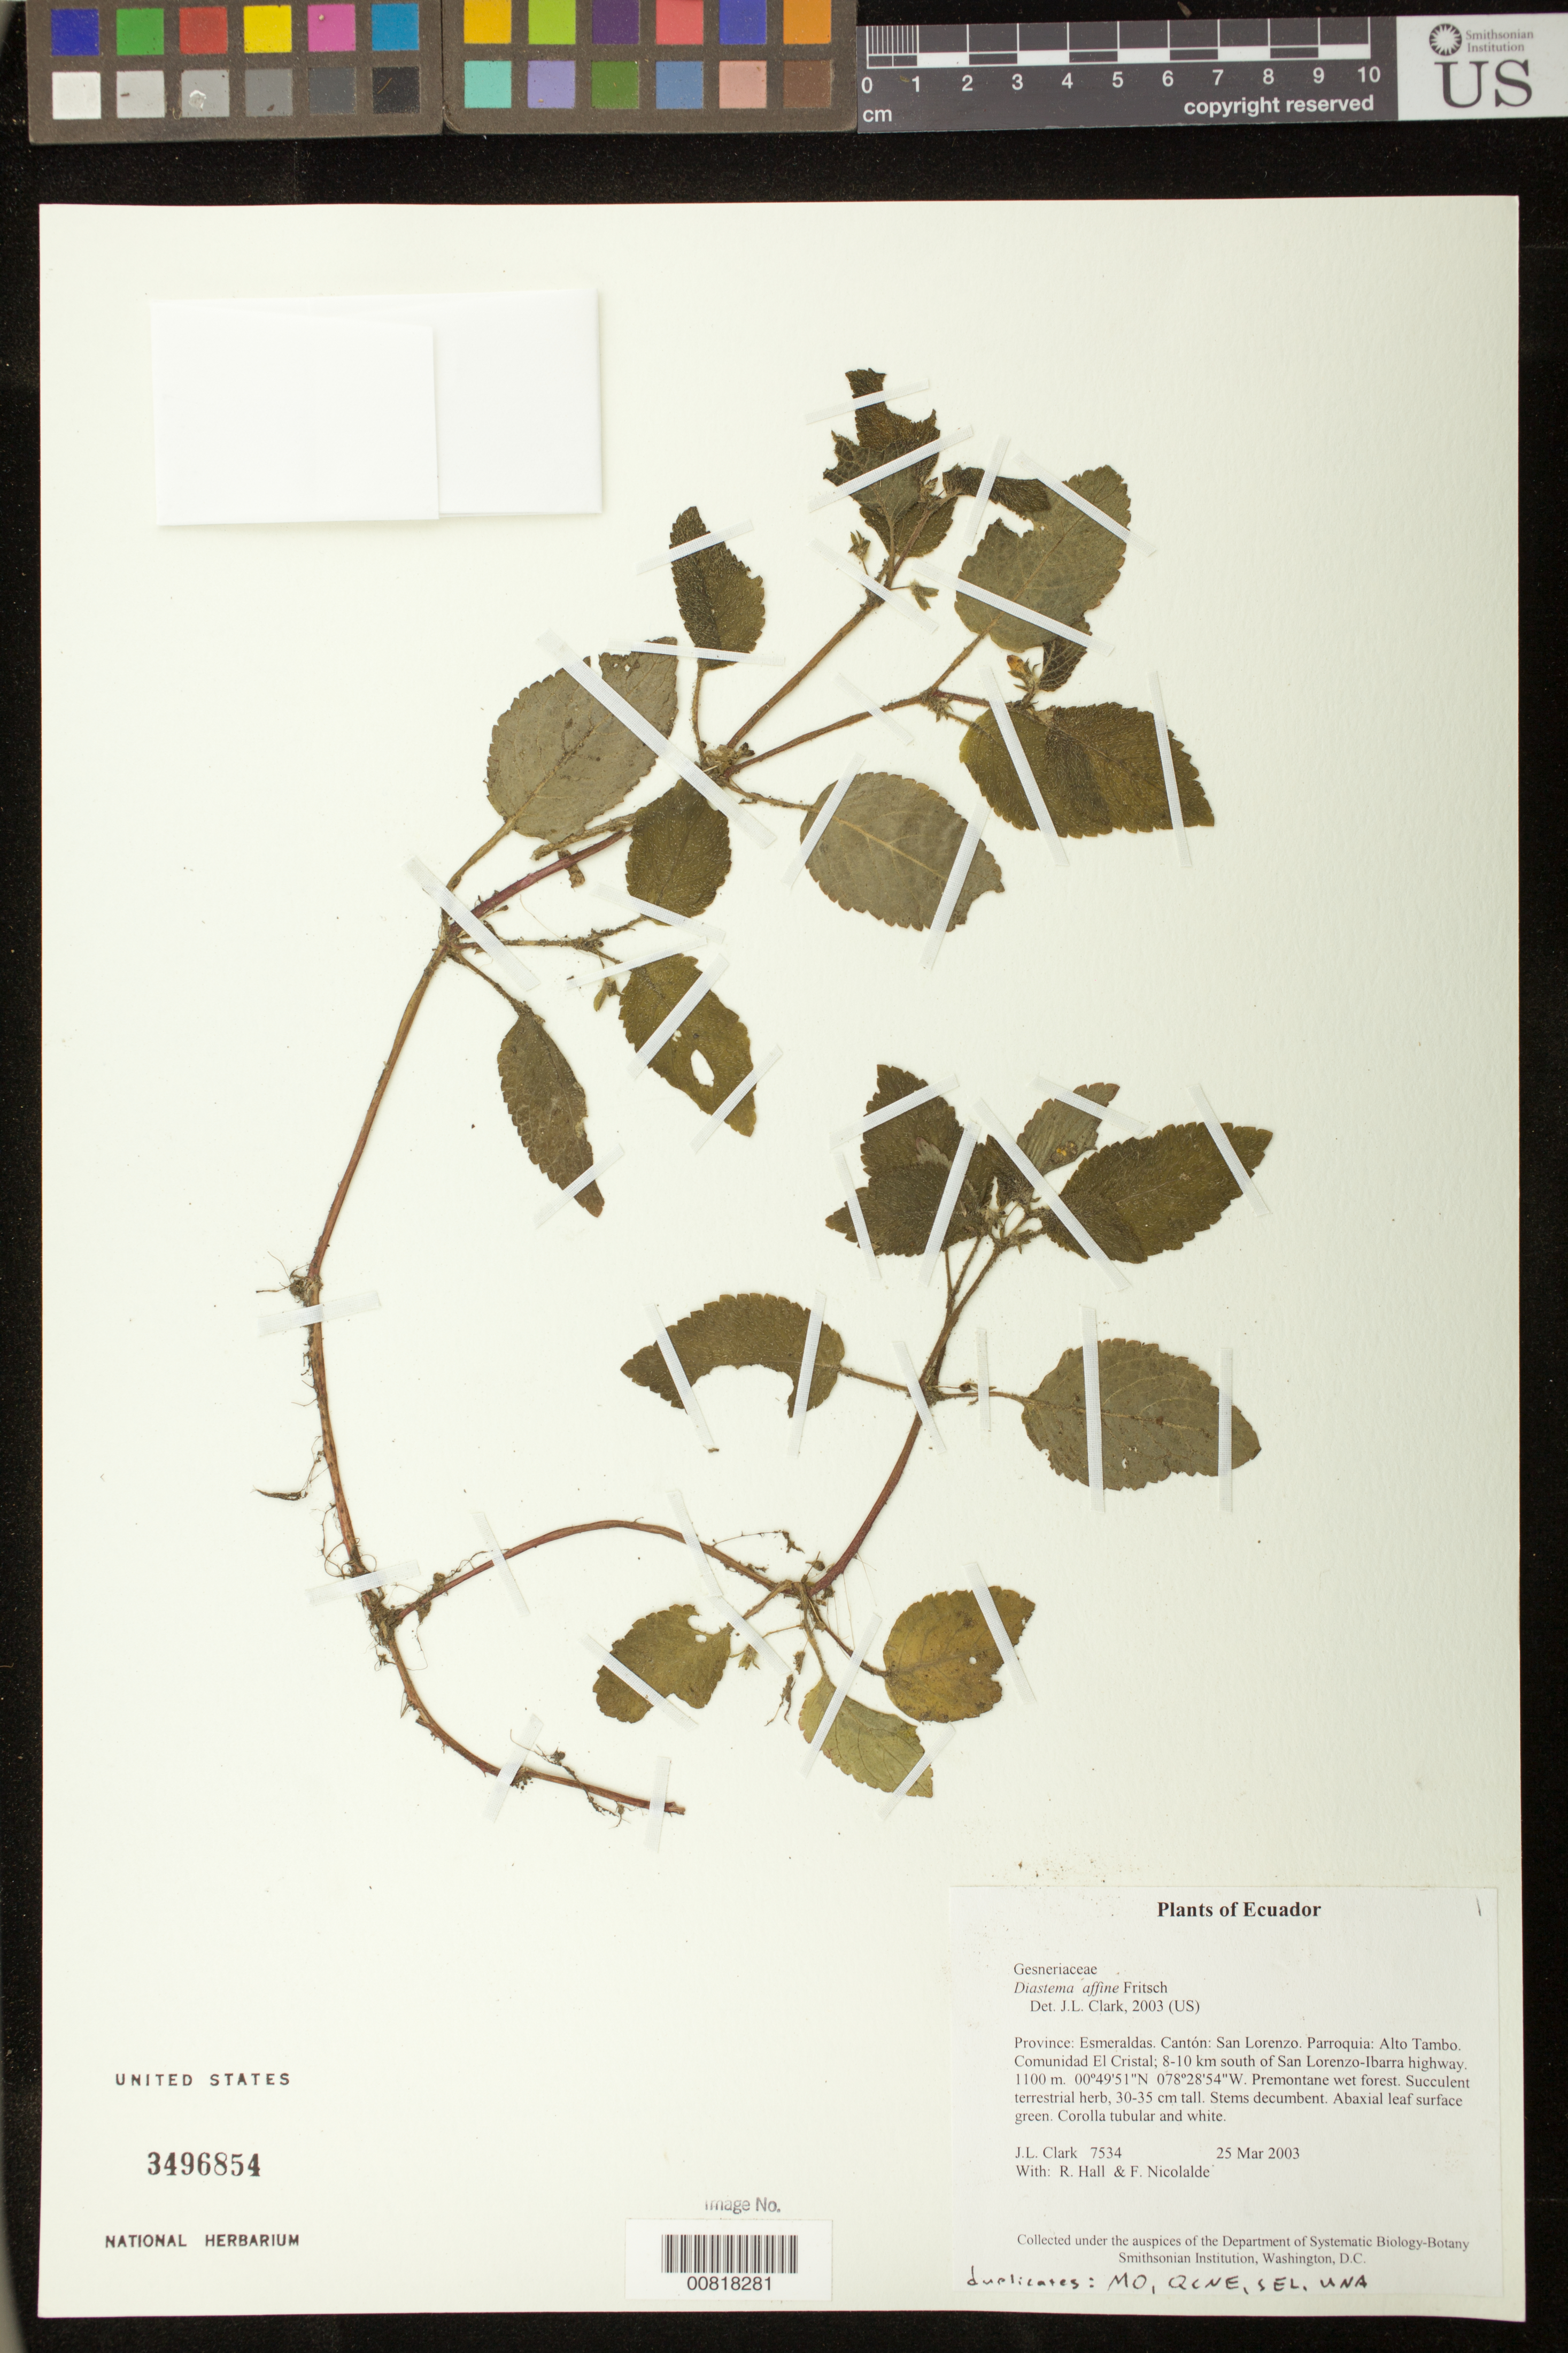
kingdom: Plantae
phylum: Tracheophyta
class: Magnoliopsida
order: Lamiales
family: Gesneriaceae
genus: Diastema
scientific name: Diastema affine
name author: Fritsch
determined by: Clark, J. L., (SEL), The Marie Selby Botanical Garden (UNITED STATES)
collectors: J. L. Clark, R. Hall & F. Nicolalde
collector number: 7534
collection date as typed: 25 Mar 2003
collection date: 2003-03-25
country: Ecuador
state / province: Esmeraldas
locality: San Lorenzo. Parroquia: Alto Tambo. Comunidad El Cristal; 8-10 km south of San Lorenzo-Ibarra highway.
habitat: Premontane wet forest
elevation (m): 1100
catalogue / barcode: US 3496854